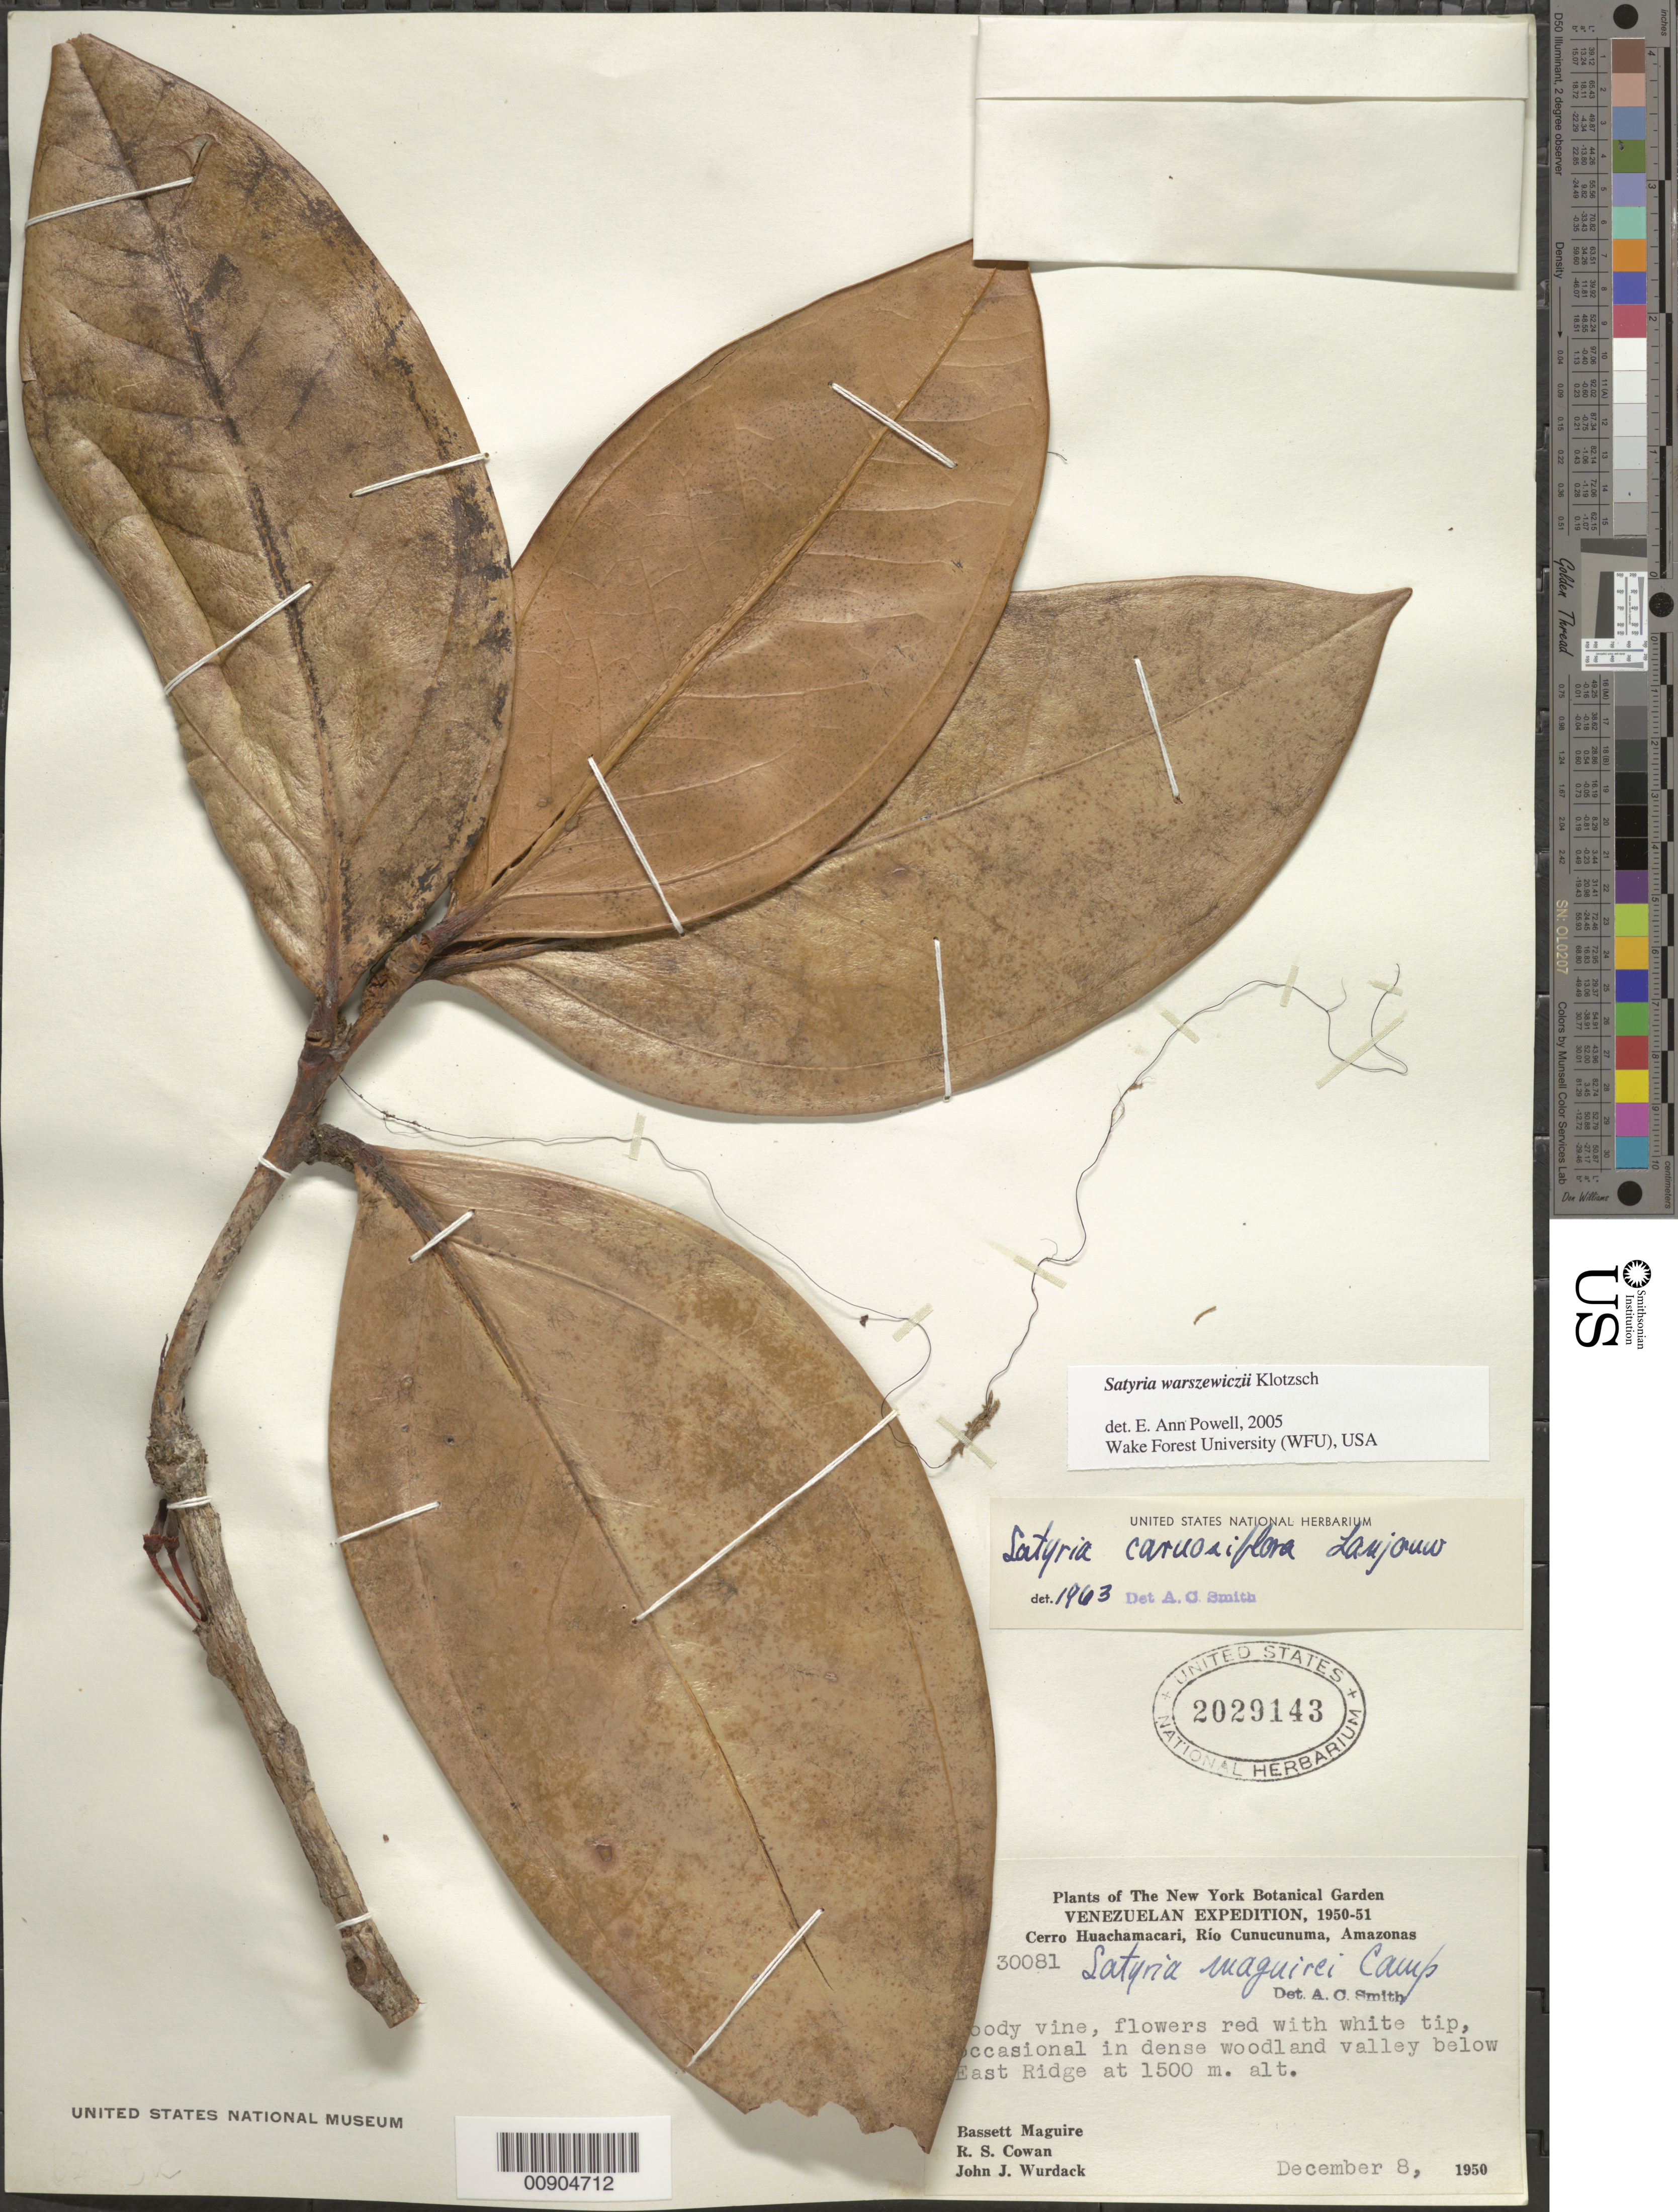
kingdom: Plantae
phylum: Tracheophyta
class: Magnoliopsida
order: Ericales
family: Ericaceae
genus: Satyria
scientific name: Satyria warszewiczii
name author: Klotzsch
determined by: Powell, E. A.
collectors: B. Maguire, R. S. Cowan & J. J. Wurdack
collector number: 30081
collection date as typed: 8-Dec-50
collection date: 1950-12-08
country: Venezuela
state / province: Amazonas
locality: Cerro Huachamacari, Río Cunucunuma, valley below East Ridge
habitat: Dense woodland valley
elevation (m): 1500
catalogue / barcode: US 2029143